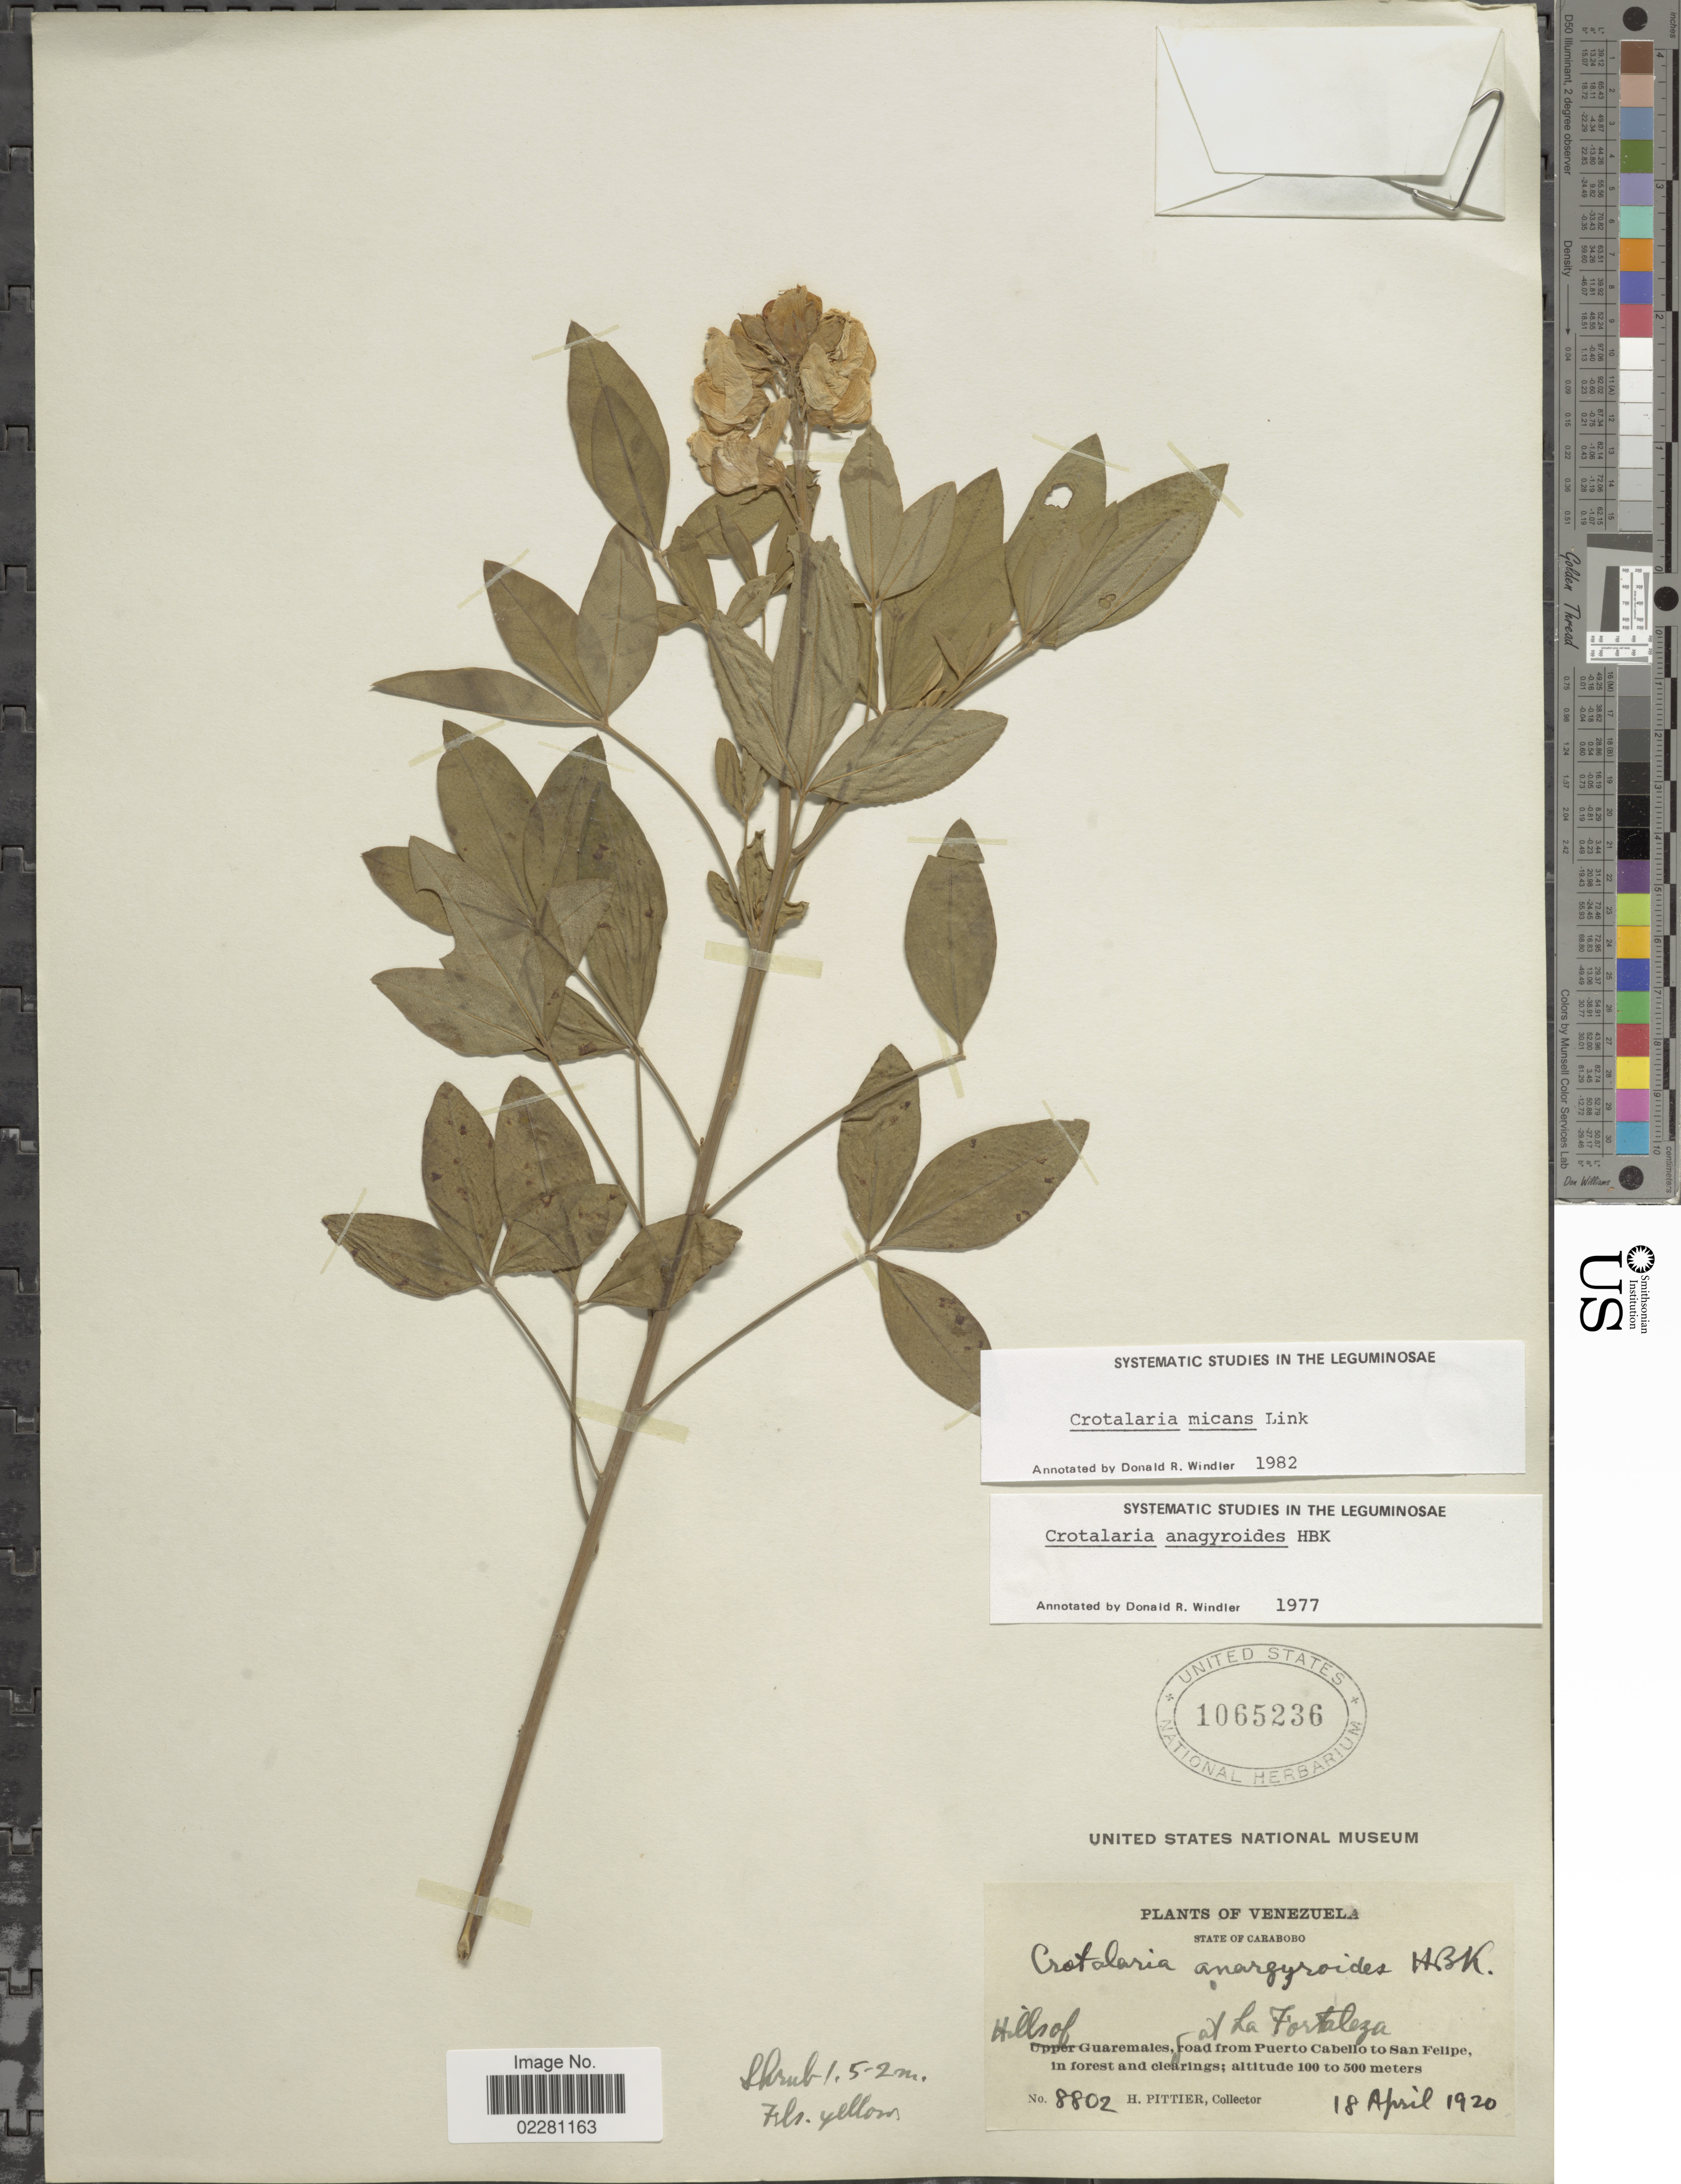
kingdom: Plantae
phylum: Tracheophyta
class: Magnoliopsida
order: Fabales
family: Fabaceae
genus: Crotalaria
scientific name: Crotalaria micans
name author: Link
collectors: H. F. Pittier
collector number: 8802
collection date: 1920-04-18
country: Venezuela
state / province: Carabobo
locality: Hills of Guaremales, at La Fortaleza road from Puerto Cabello to San Felipe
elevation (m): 500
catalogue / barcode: US 1065236